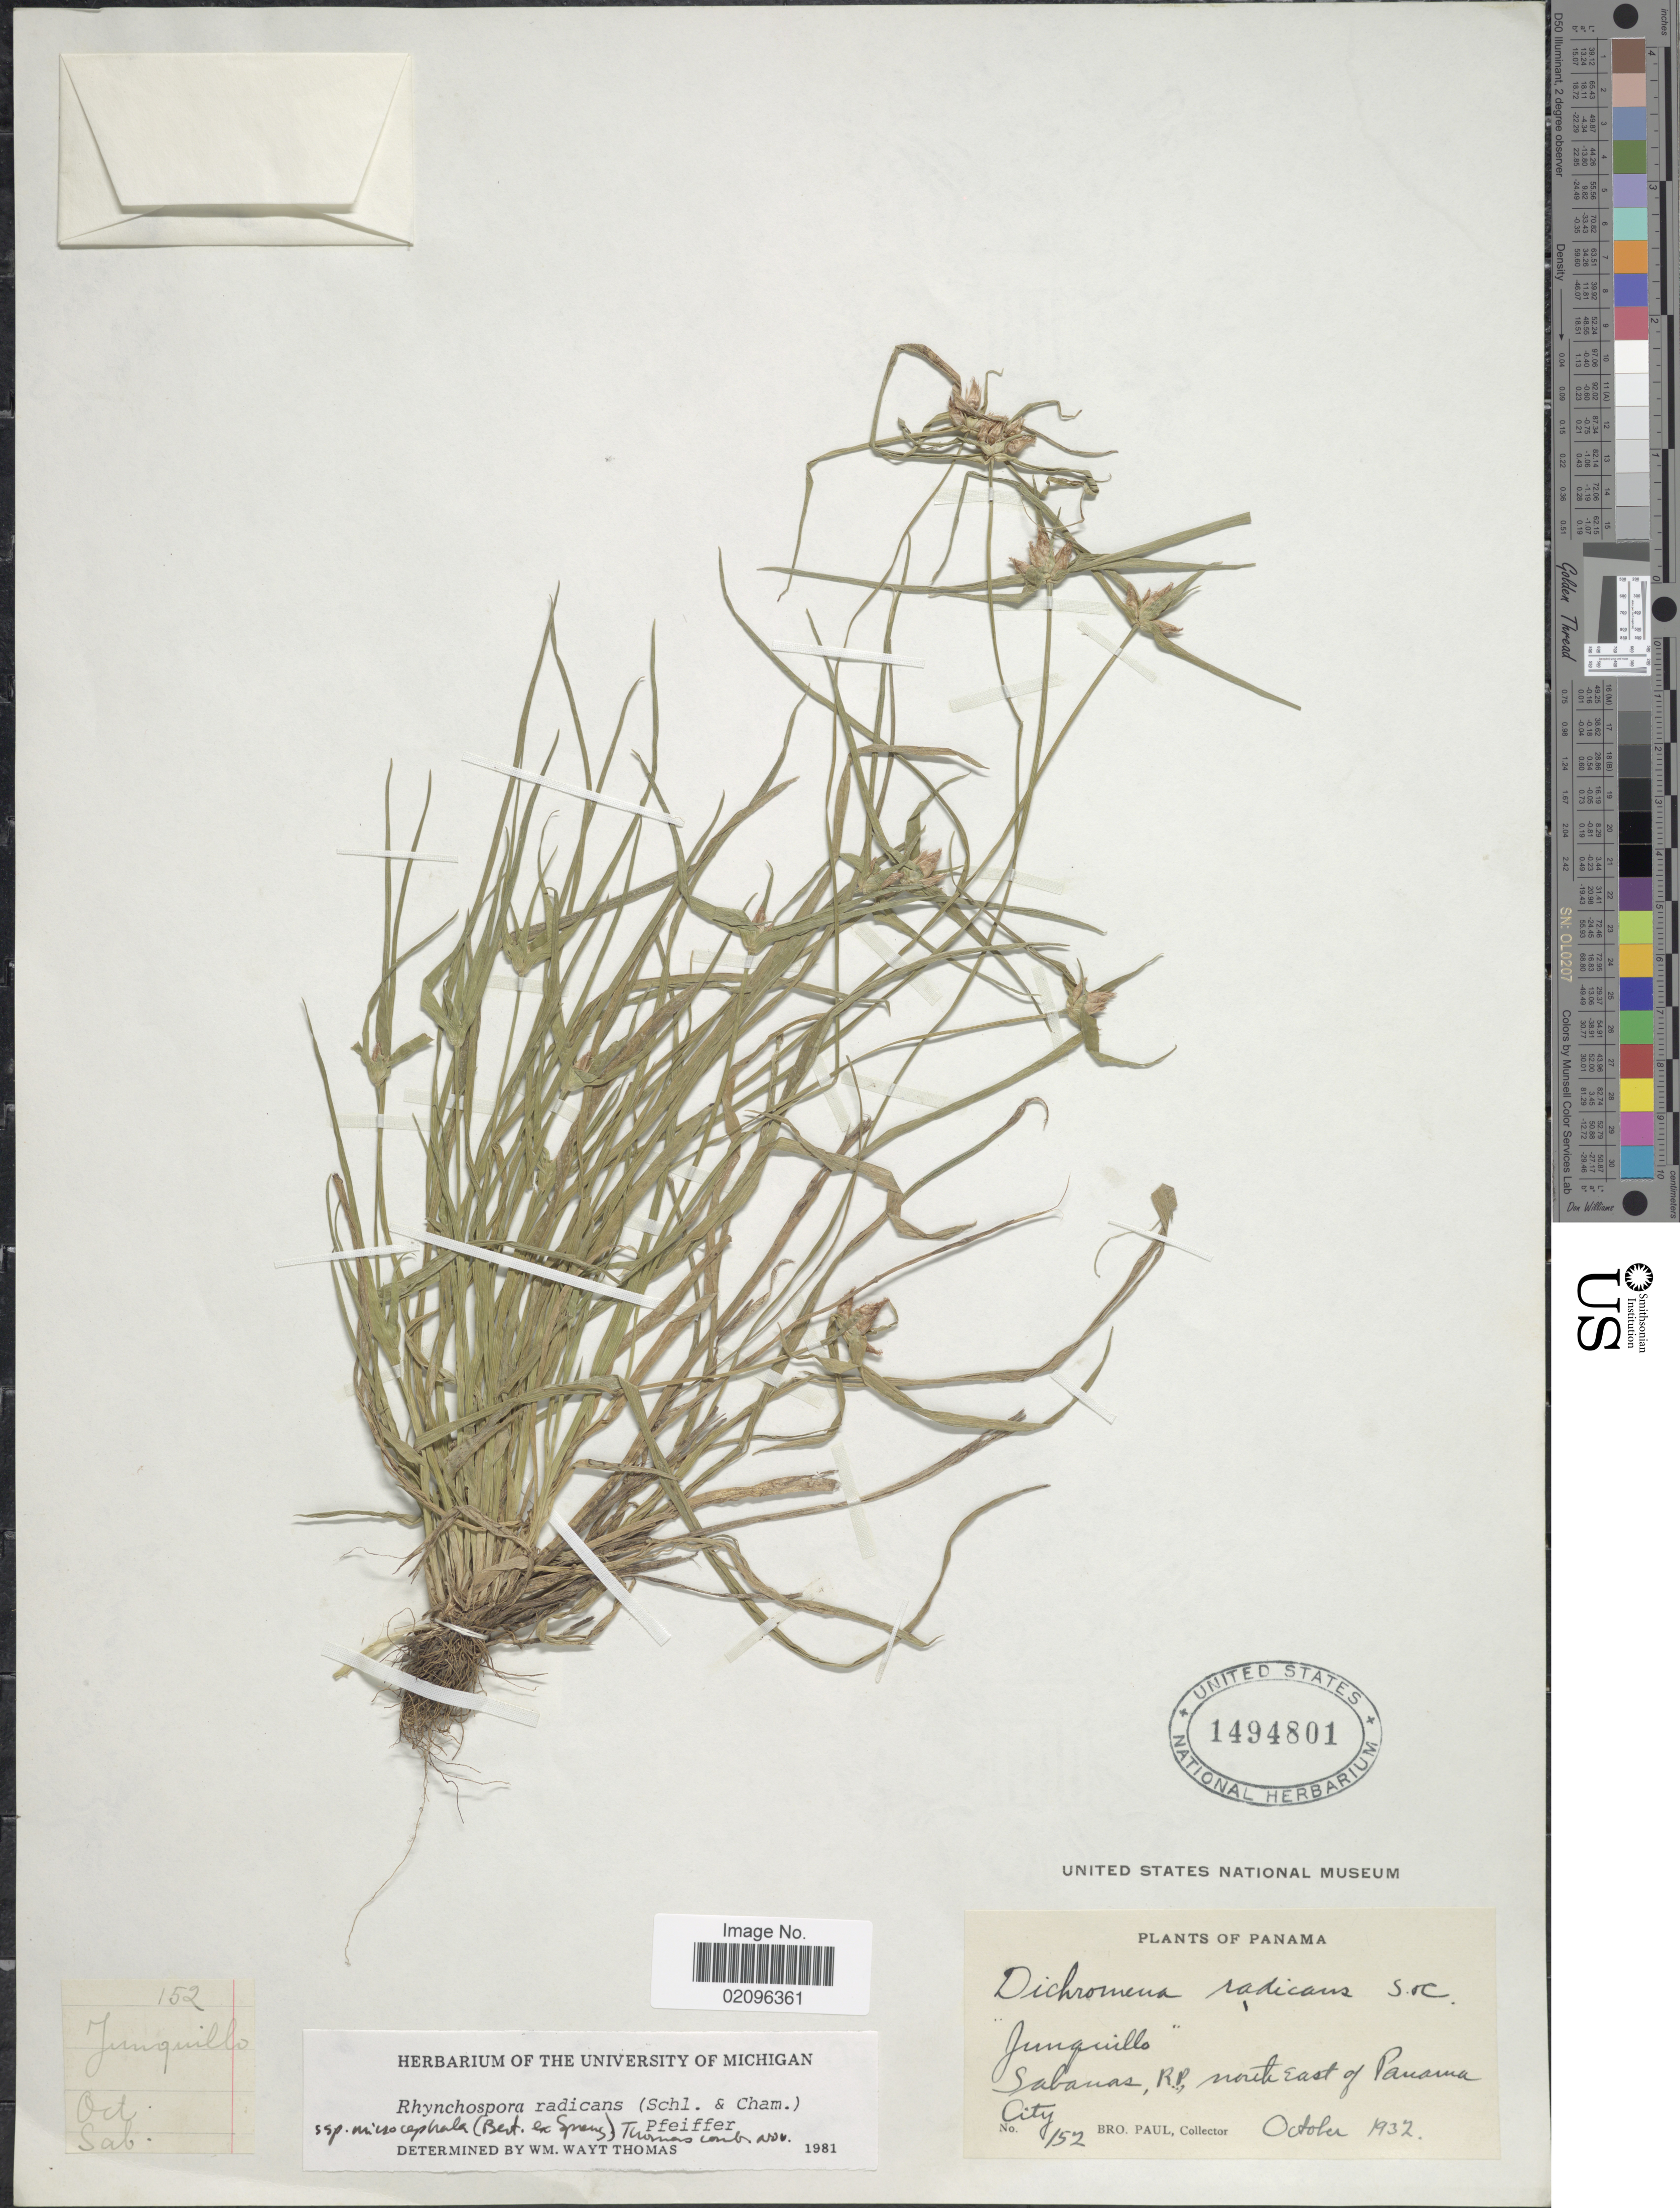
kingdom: Plantae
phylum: Tracheophyta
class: Liliopsida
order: Poales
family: Cyperaceae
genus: Rhynchospora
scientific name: Rhynchospora radicans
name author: (Schltdl. & Cham.) H. Pfeiff.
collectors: B. Paul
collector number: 152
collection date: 1932-10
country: Panama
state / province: Panamá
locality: Panama, Sabana, R.P. north east of Panama City.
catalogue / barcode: US 1494801